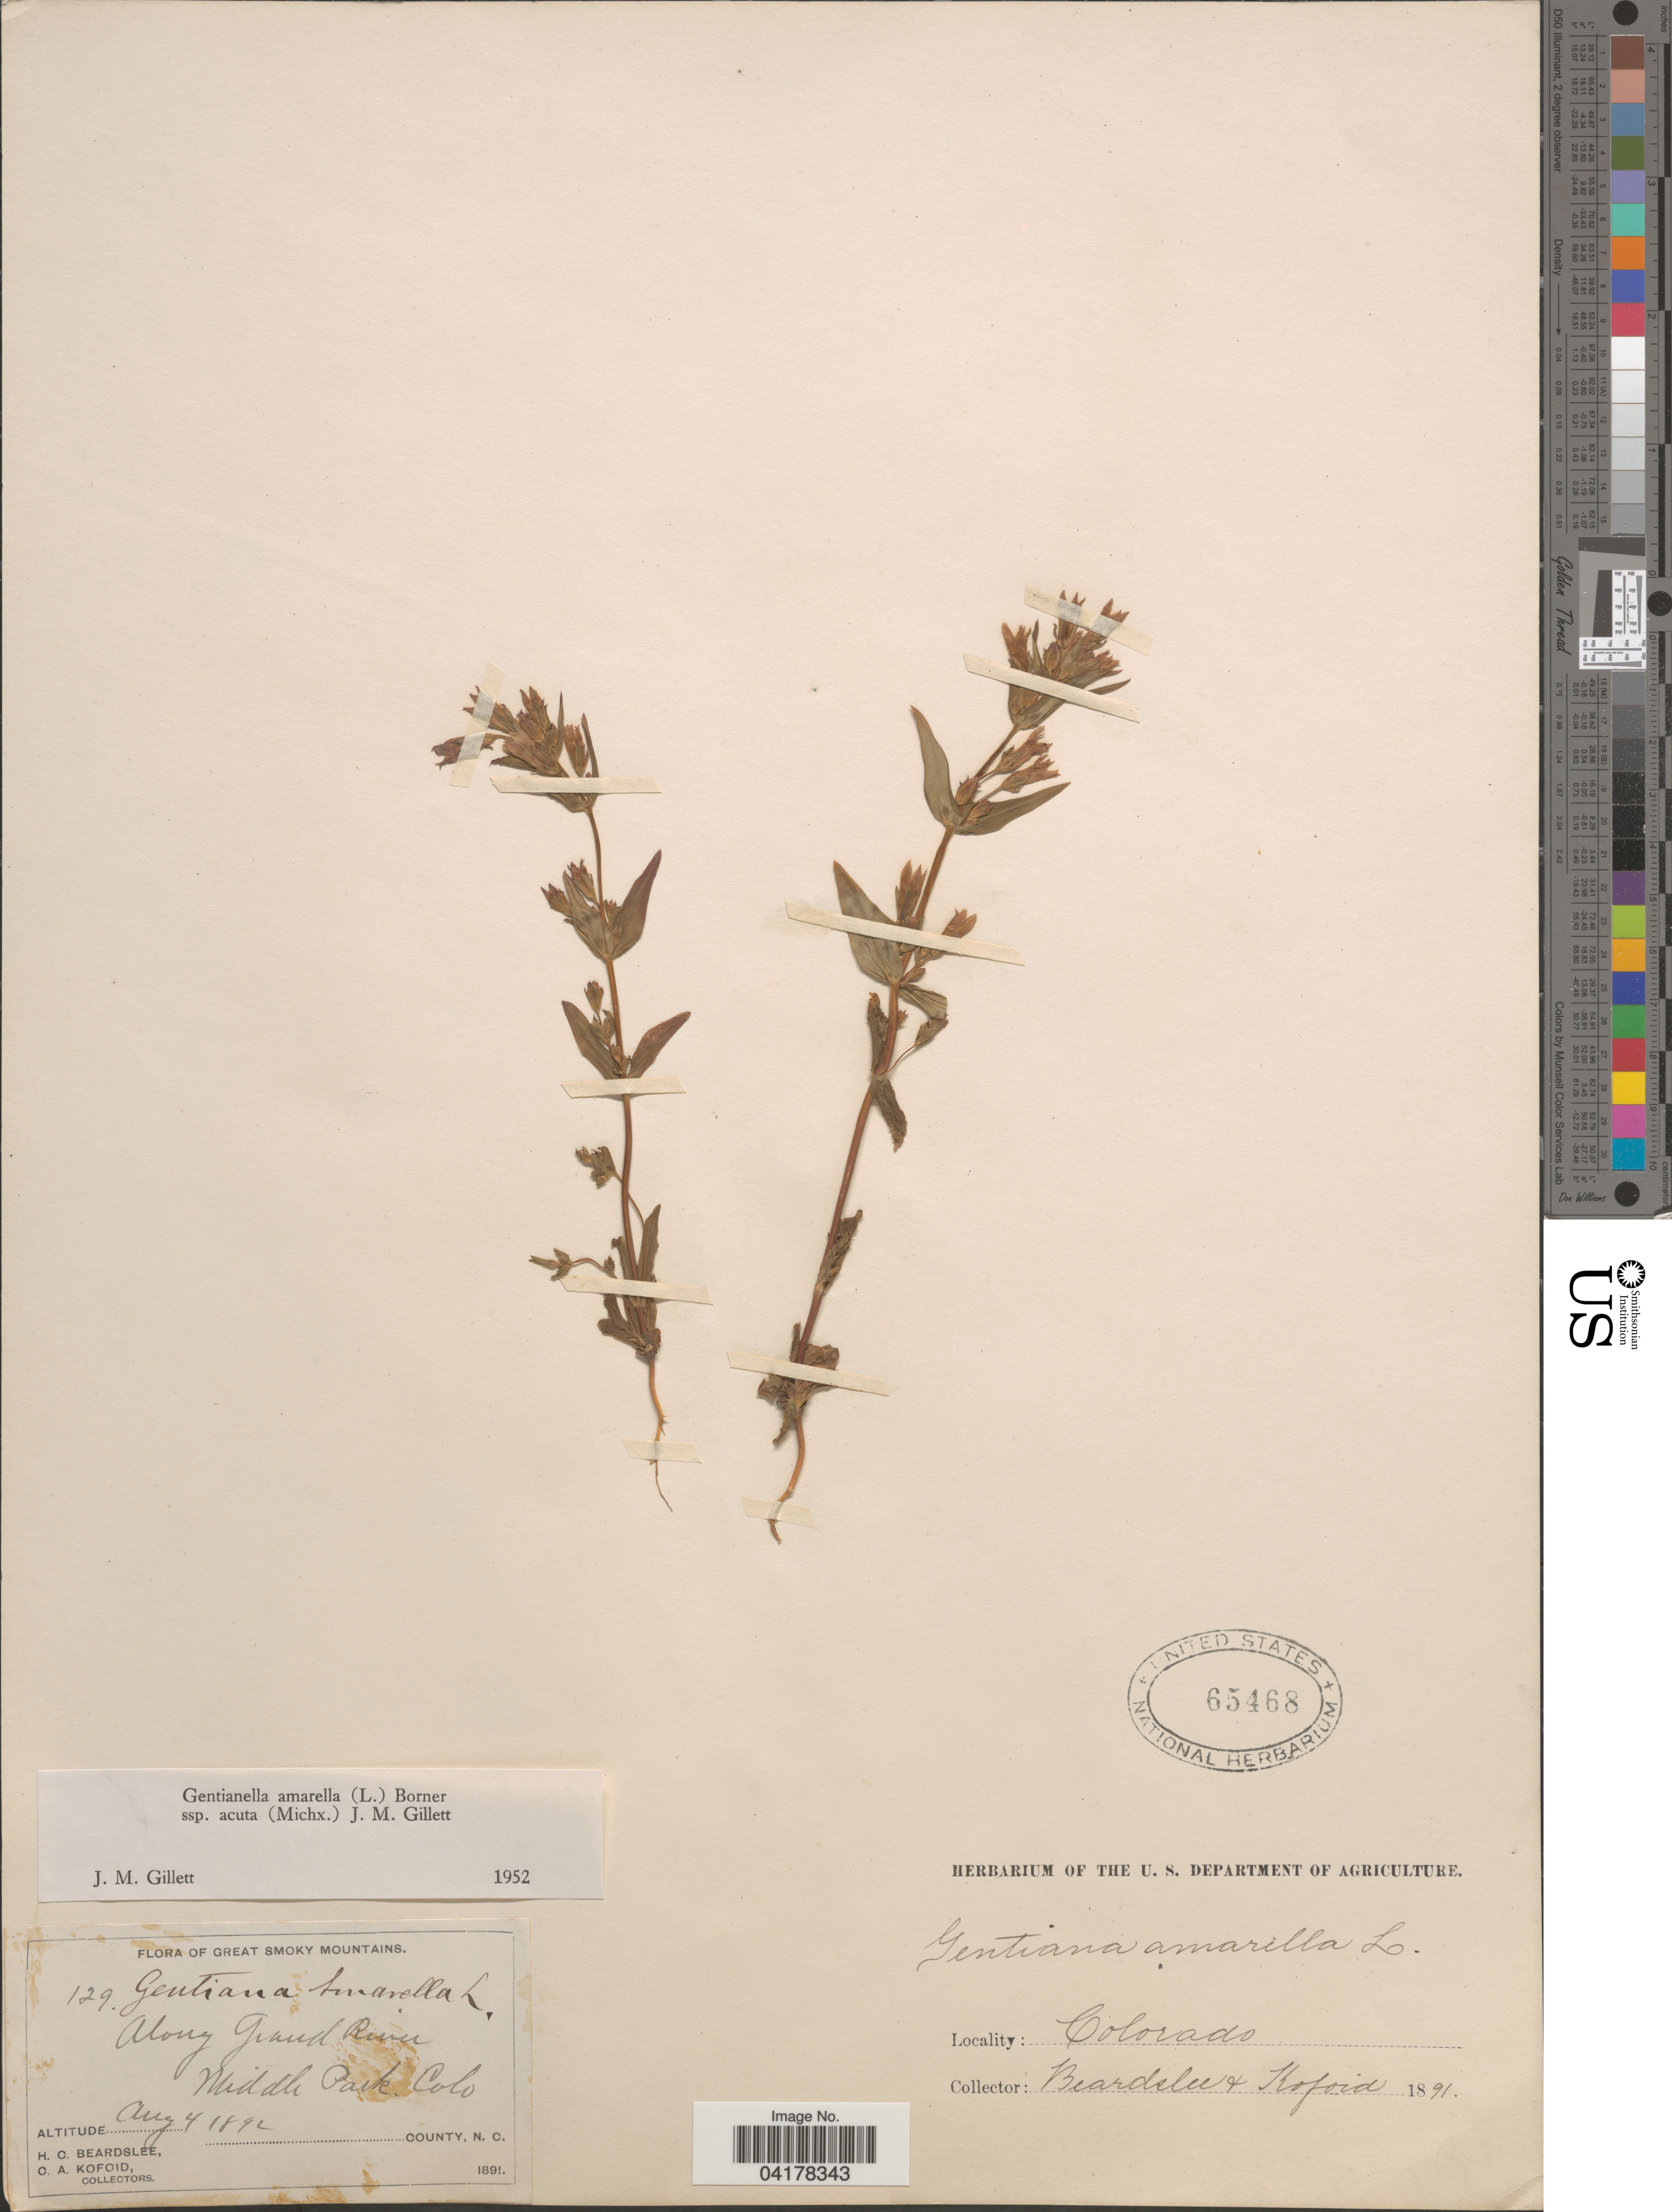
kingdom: Plantae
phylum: Tracheophyta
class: Magnoliopsida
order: Gentianales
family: Gentianaceae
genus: Gentianella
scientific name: Gentianella amarella subsp. acuta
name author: (Michx.) J.M. Gillett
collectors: H. Beardslee & C. Kofoid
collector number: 129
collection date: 1892-08-04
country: United States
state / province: Colorado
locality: Great Smoky Mountains. Along Grand River. Middle Park.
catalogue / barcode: US 65468